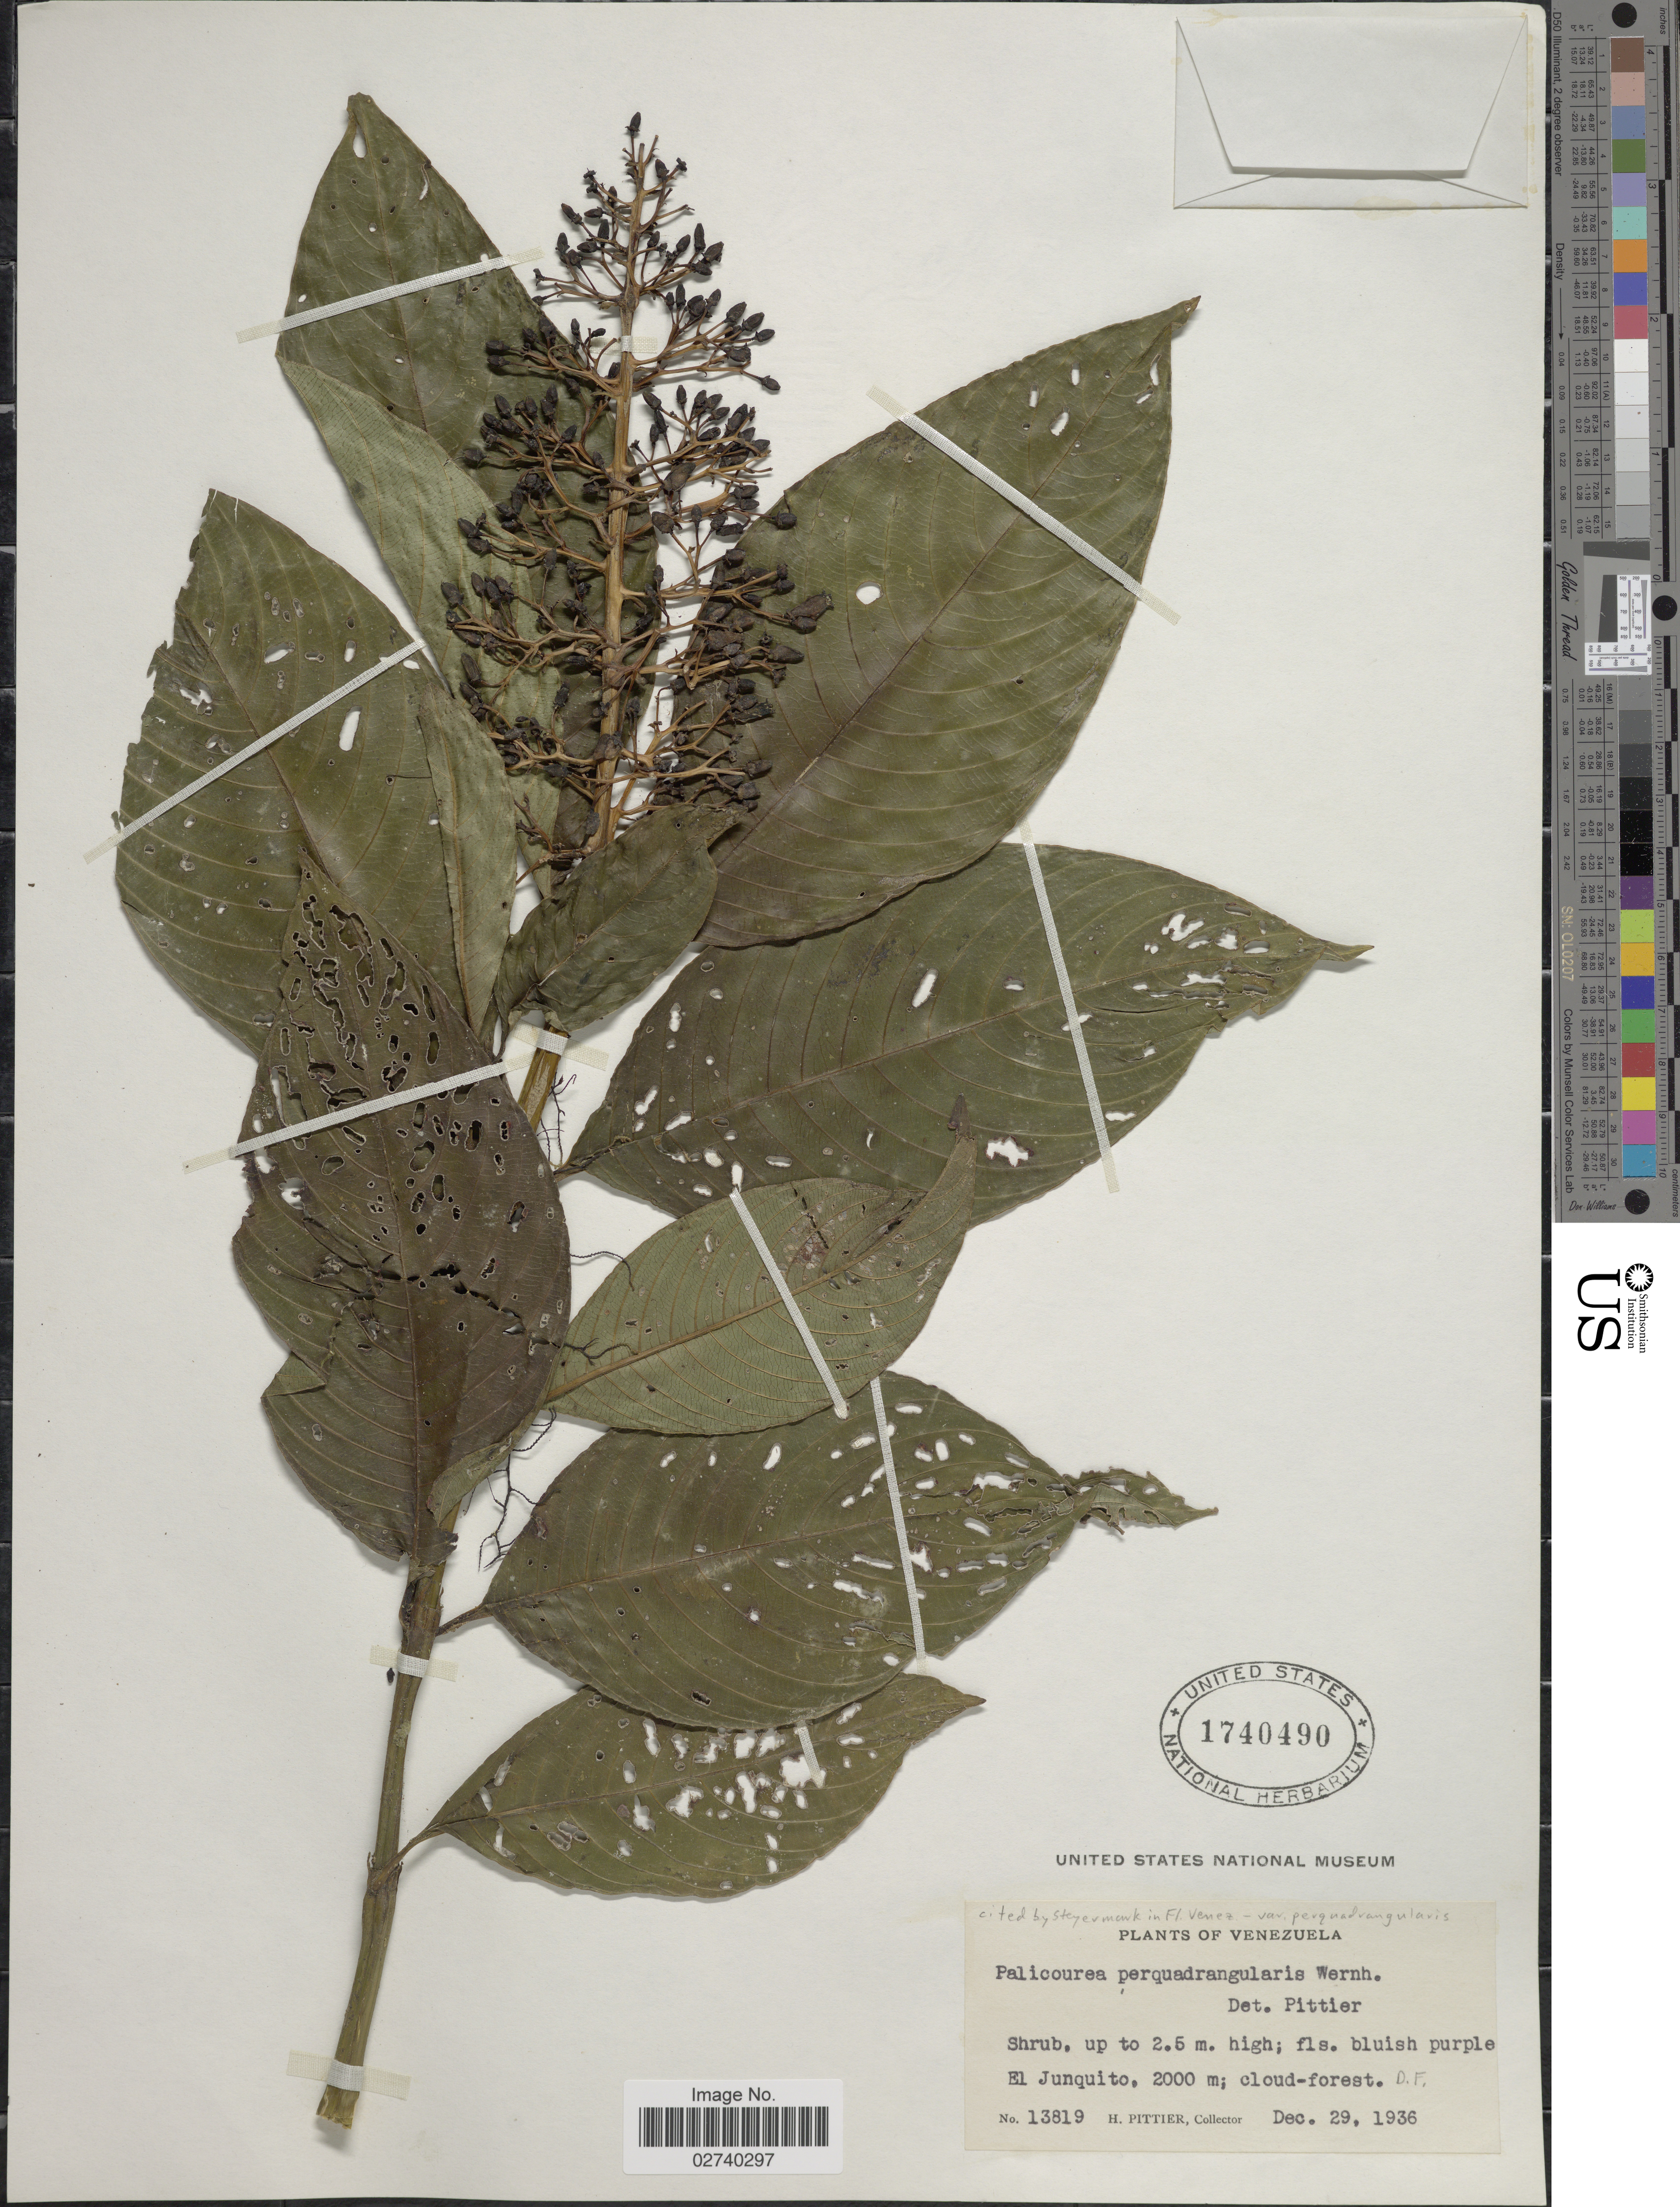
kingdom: Plantae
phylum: Tracheophyta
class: Magnoliopsida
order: Gentianales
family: Rubiaceae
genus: Palicourea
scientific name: Palicourea perquadrangularis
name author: Wernham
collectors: H. F. Pittier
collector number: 13819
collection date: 1936-12-29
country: Venezuela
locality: El Junquito, cloud forest. D.F.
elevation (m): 2000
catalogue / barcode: US 1740490